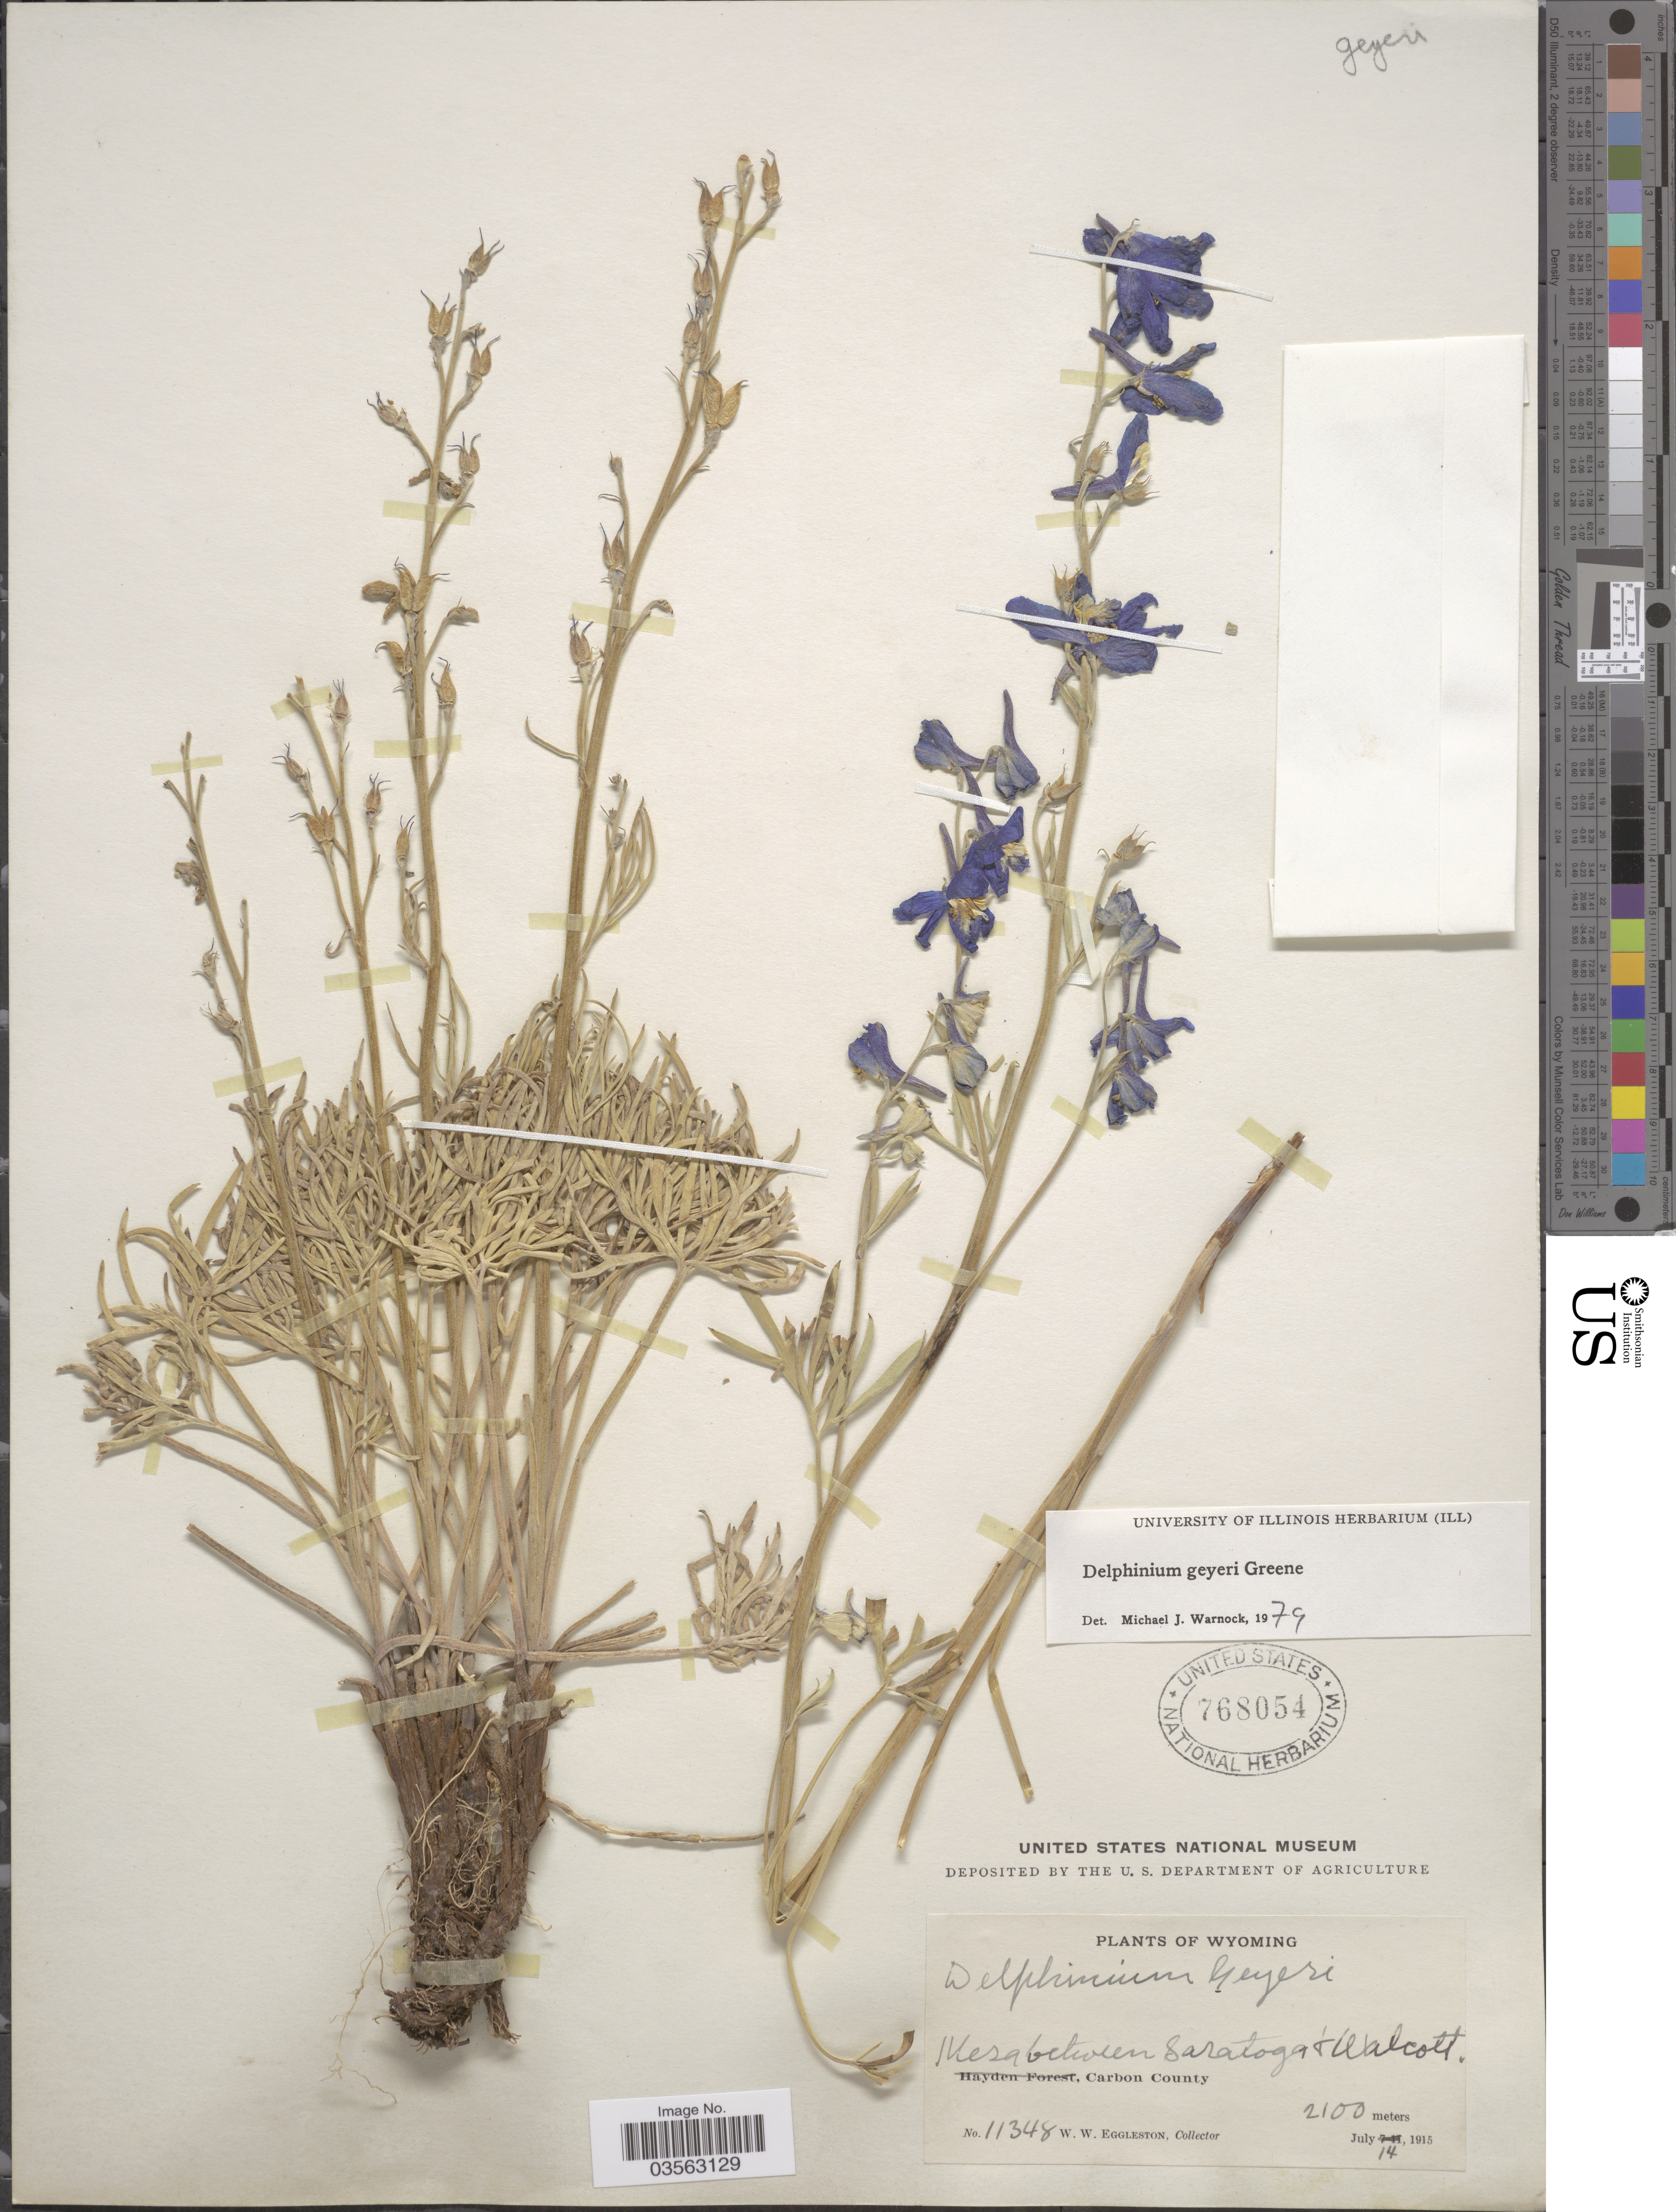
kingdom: Plantae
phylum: Tracheophyta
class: Magnoliopsida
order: Ranunculales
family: Ranunculaceae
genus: Delphinium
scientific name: Delphinium geyeri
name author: Greene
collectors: W. W. Eggleston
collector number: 11348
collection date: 1915-07-14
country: United States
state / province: Wyoming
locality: Mesa between Saratoga & Walcott. Carbon County.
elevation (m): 2100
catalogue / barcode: US 768054